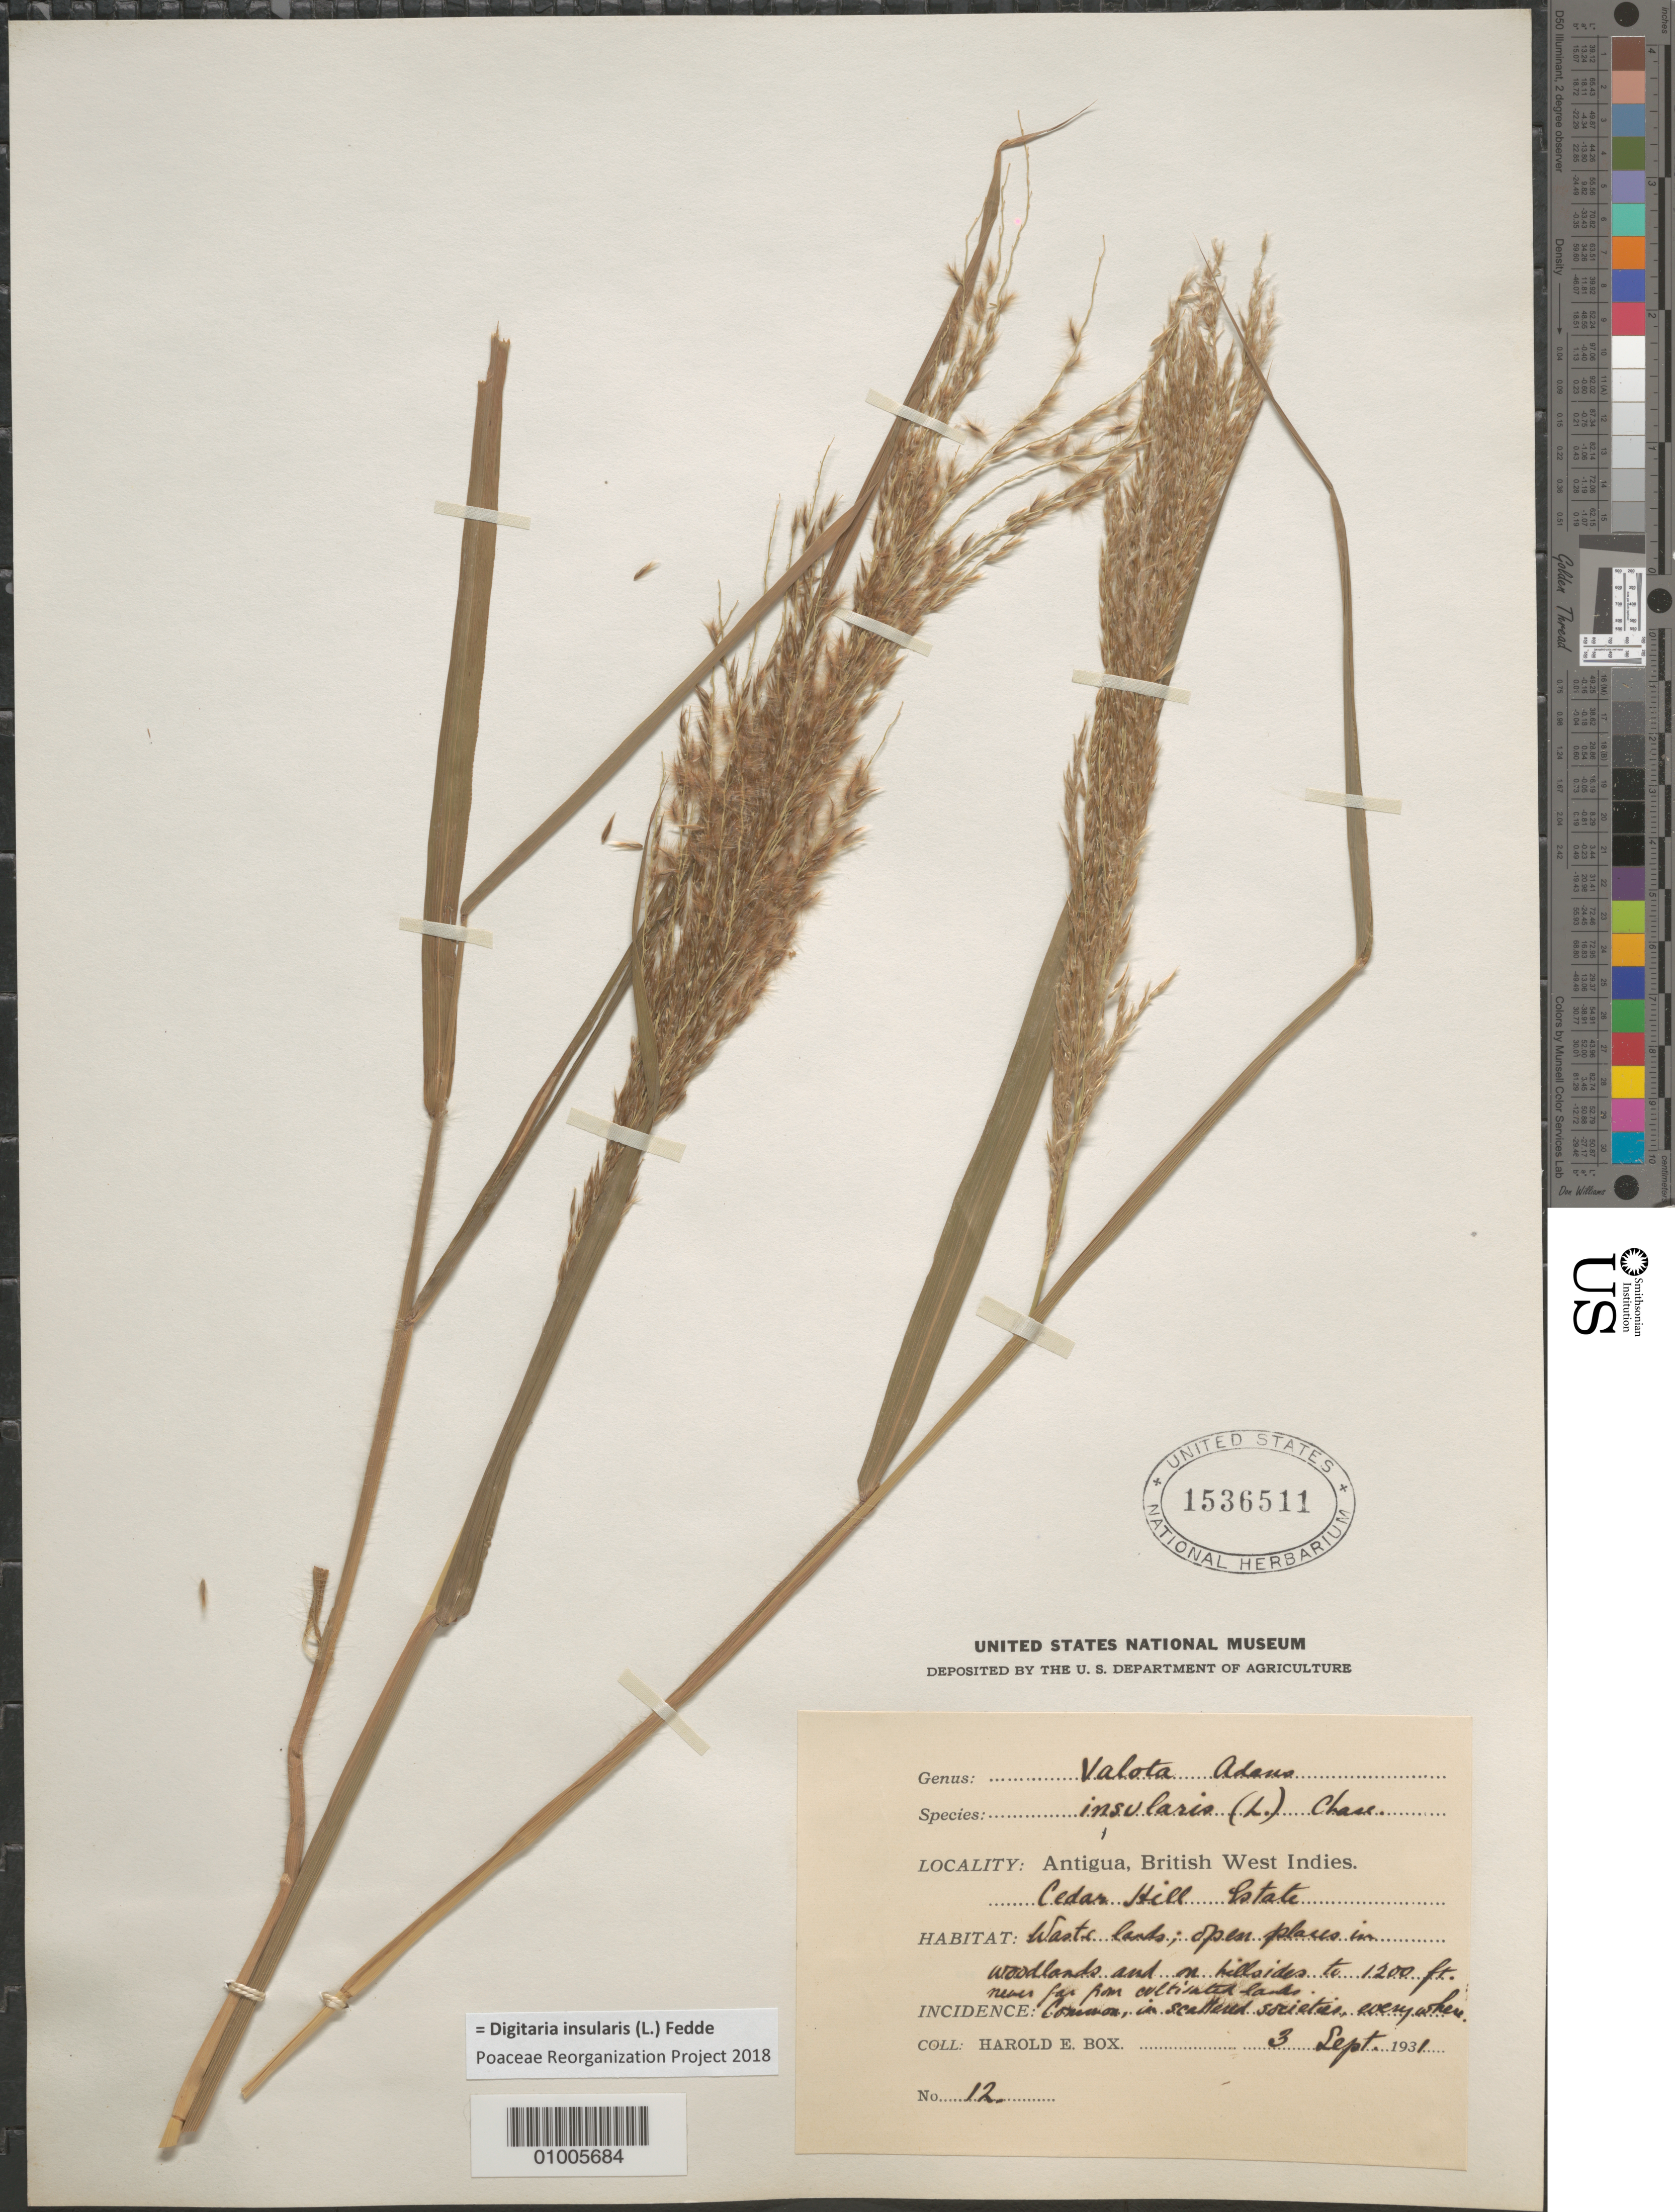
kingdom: Plantae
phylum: Tracheophyta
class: Liliopsida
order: Poales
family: Poaceae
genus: Digitaria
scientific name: Digitaria insularis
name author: (L.) Mez ex Ekman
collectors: H. E. Box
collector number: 12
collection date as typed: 03 Sep 1931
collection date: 1931-09-03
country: Antigua and Barbuda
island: Antigua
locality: Cedar Hill Estate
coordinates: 0 N, 0 E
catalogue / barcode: US 1536511